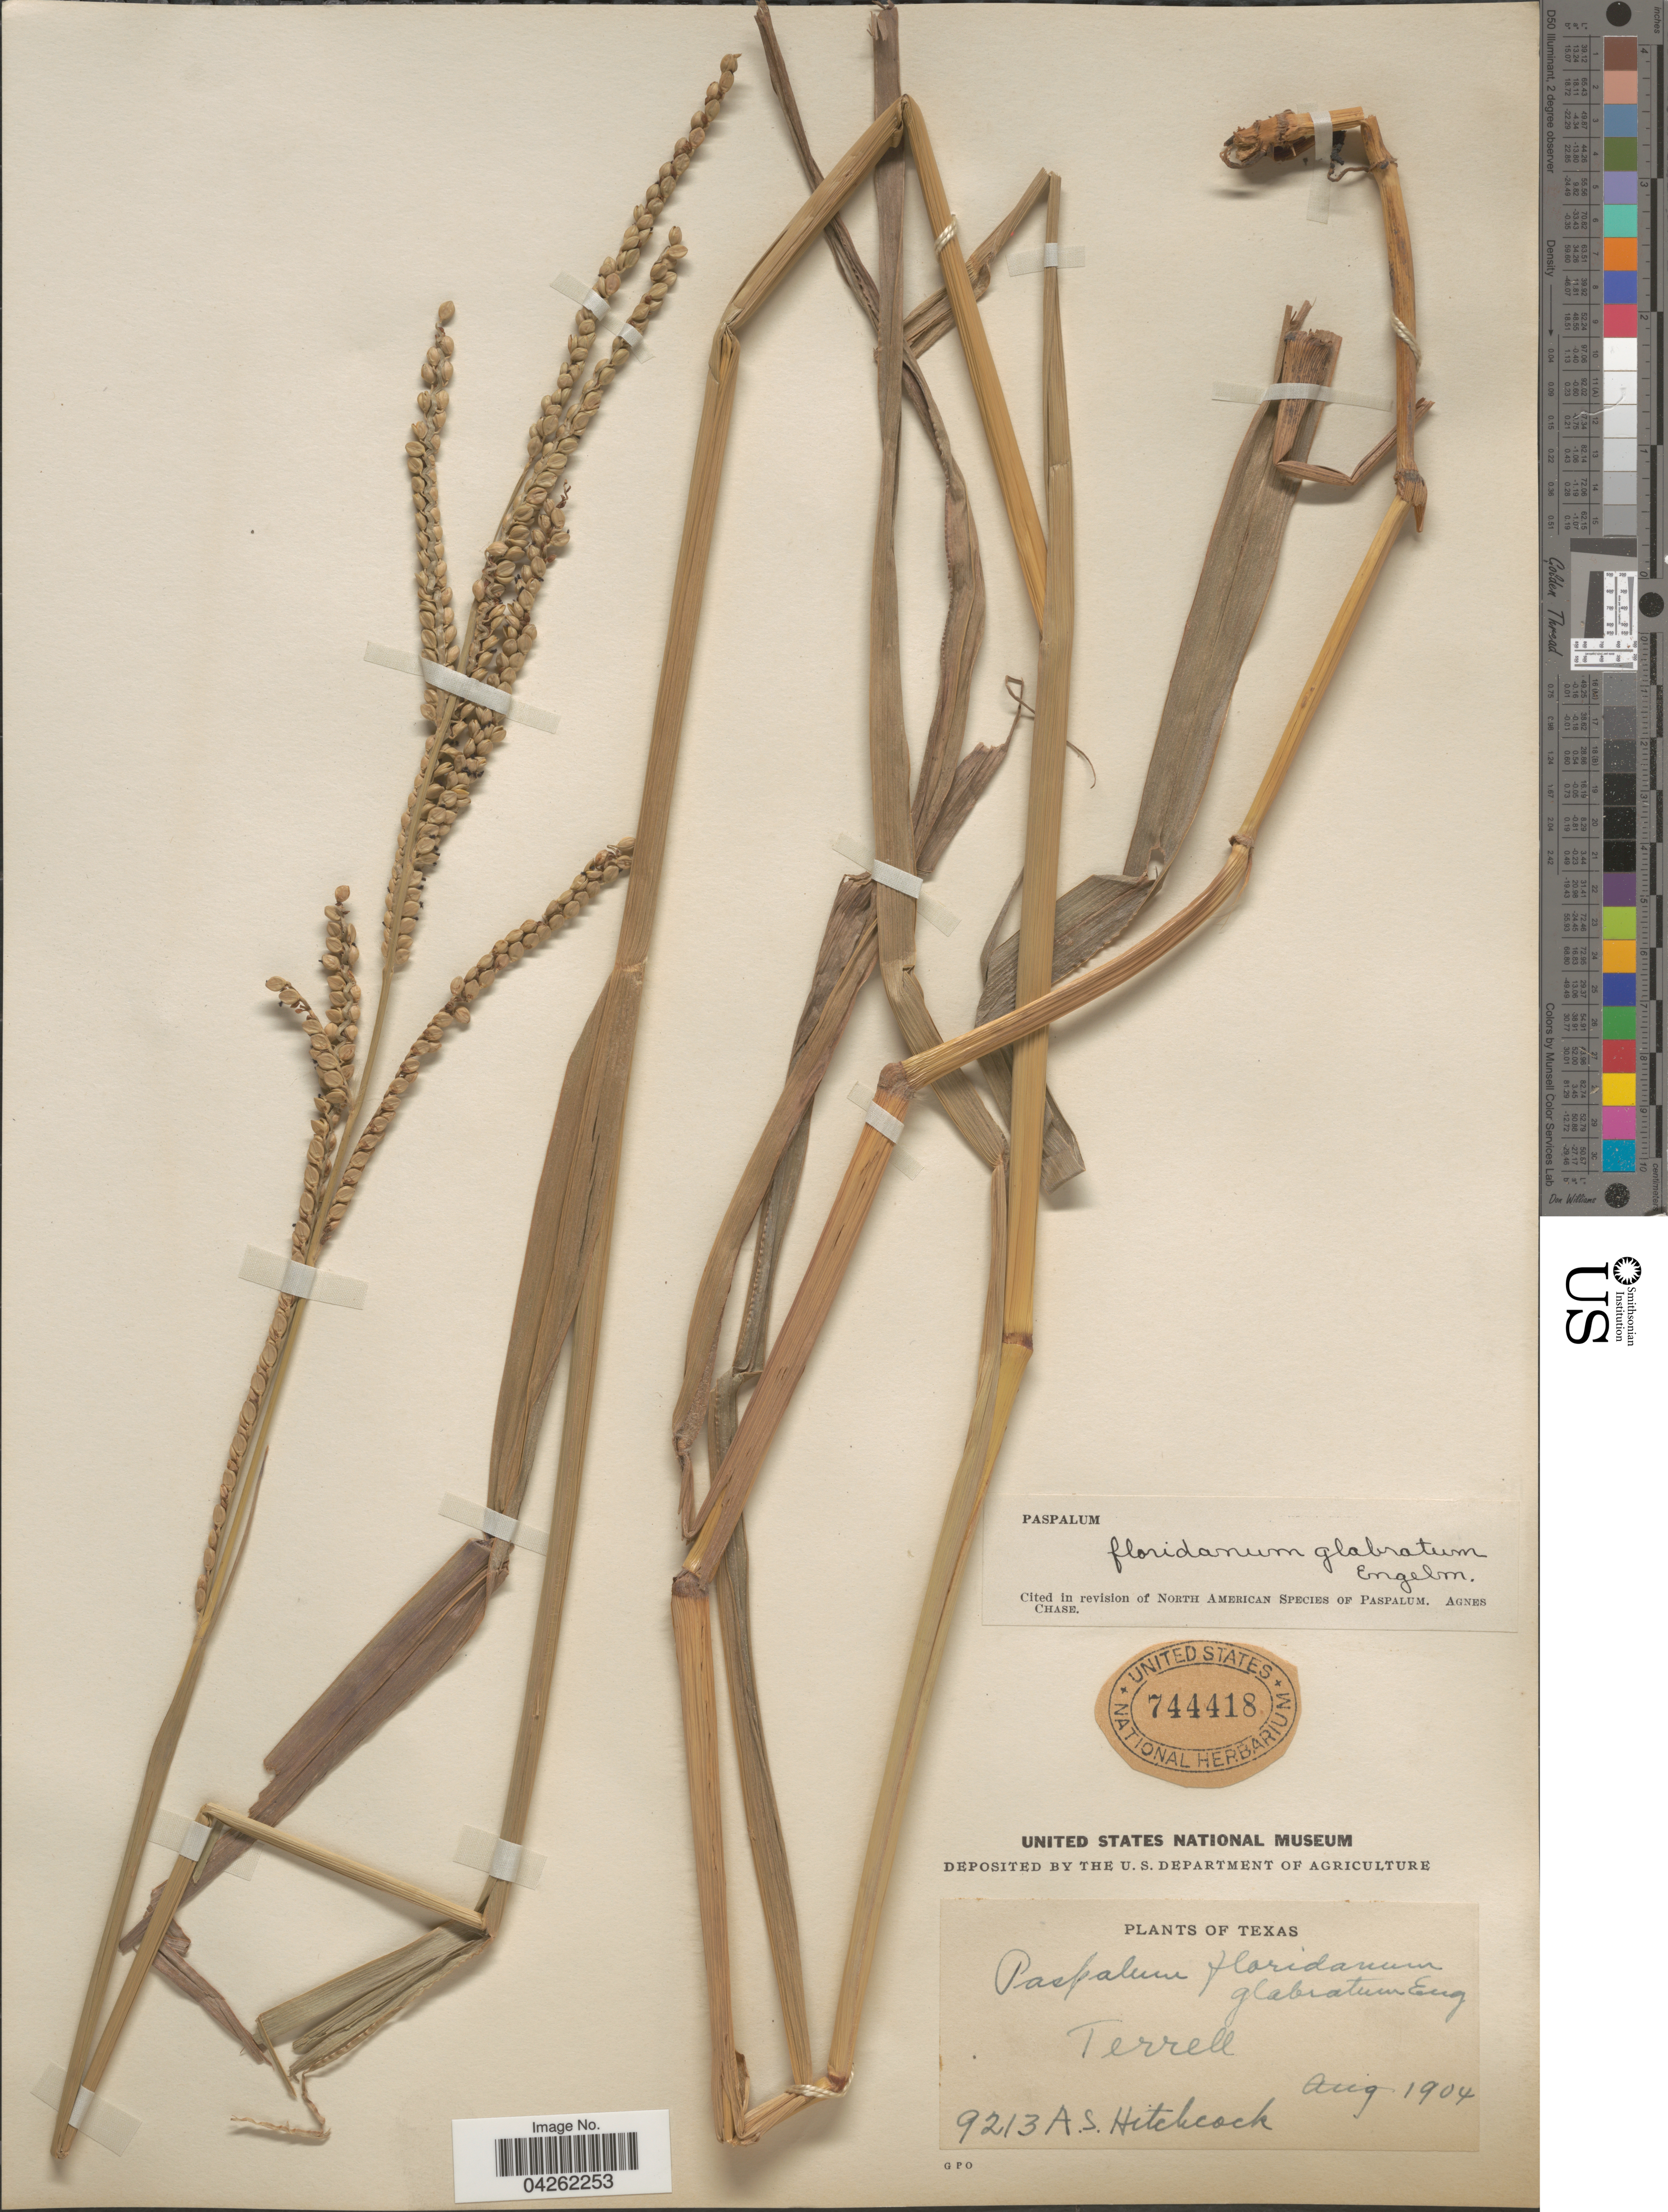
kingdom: Plantae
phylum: Tracheophyta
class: Liliopsida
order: Poales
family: Poaceae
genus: Paspalum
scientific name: Paspalum floridanum var. glabratum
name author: Engelm. ex Vasey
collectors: A. S. Hitchcock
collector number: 9213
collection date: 1904-08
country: United States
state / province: Texas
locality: Terrell.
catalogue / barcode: US 744418